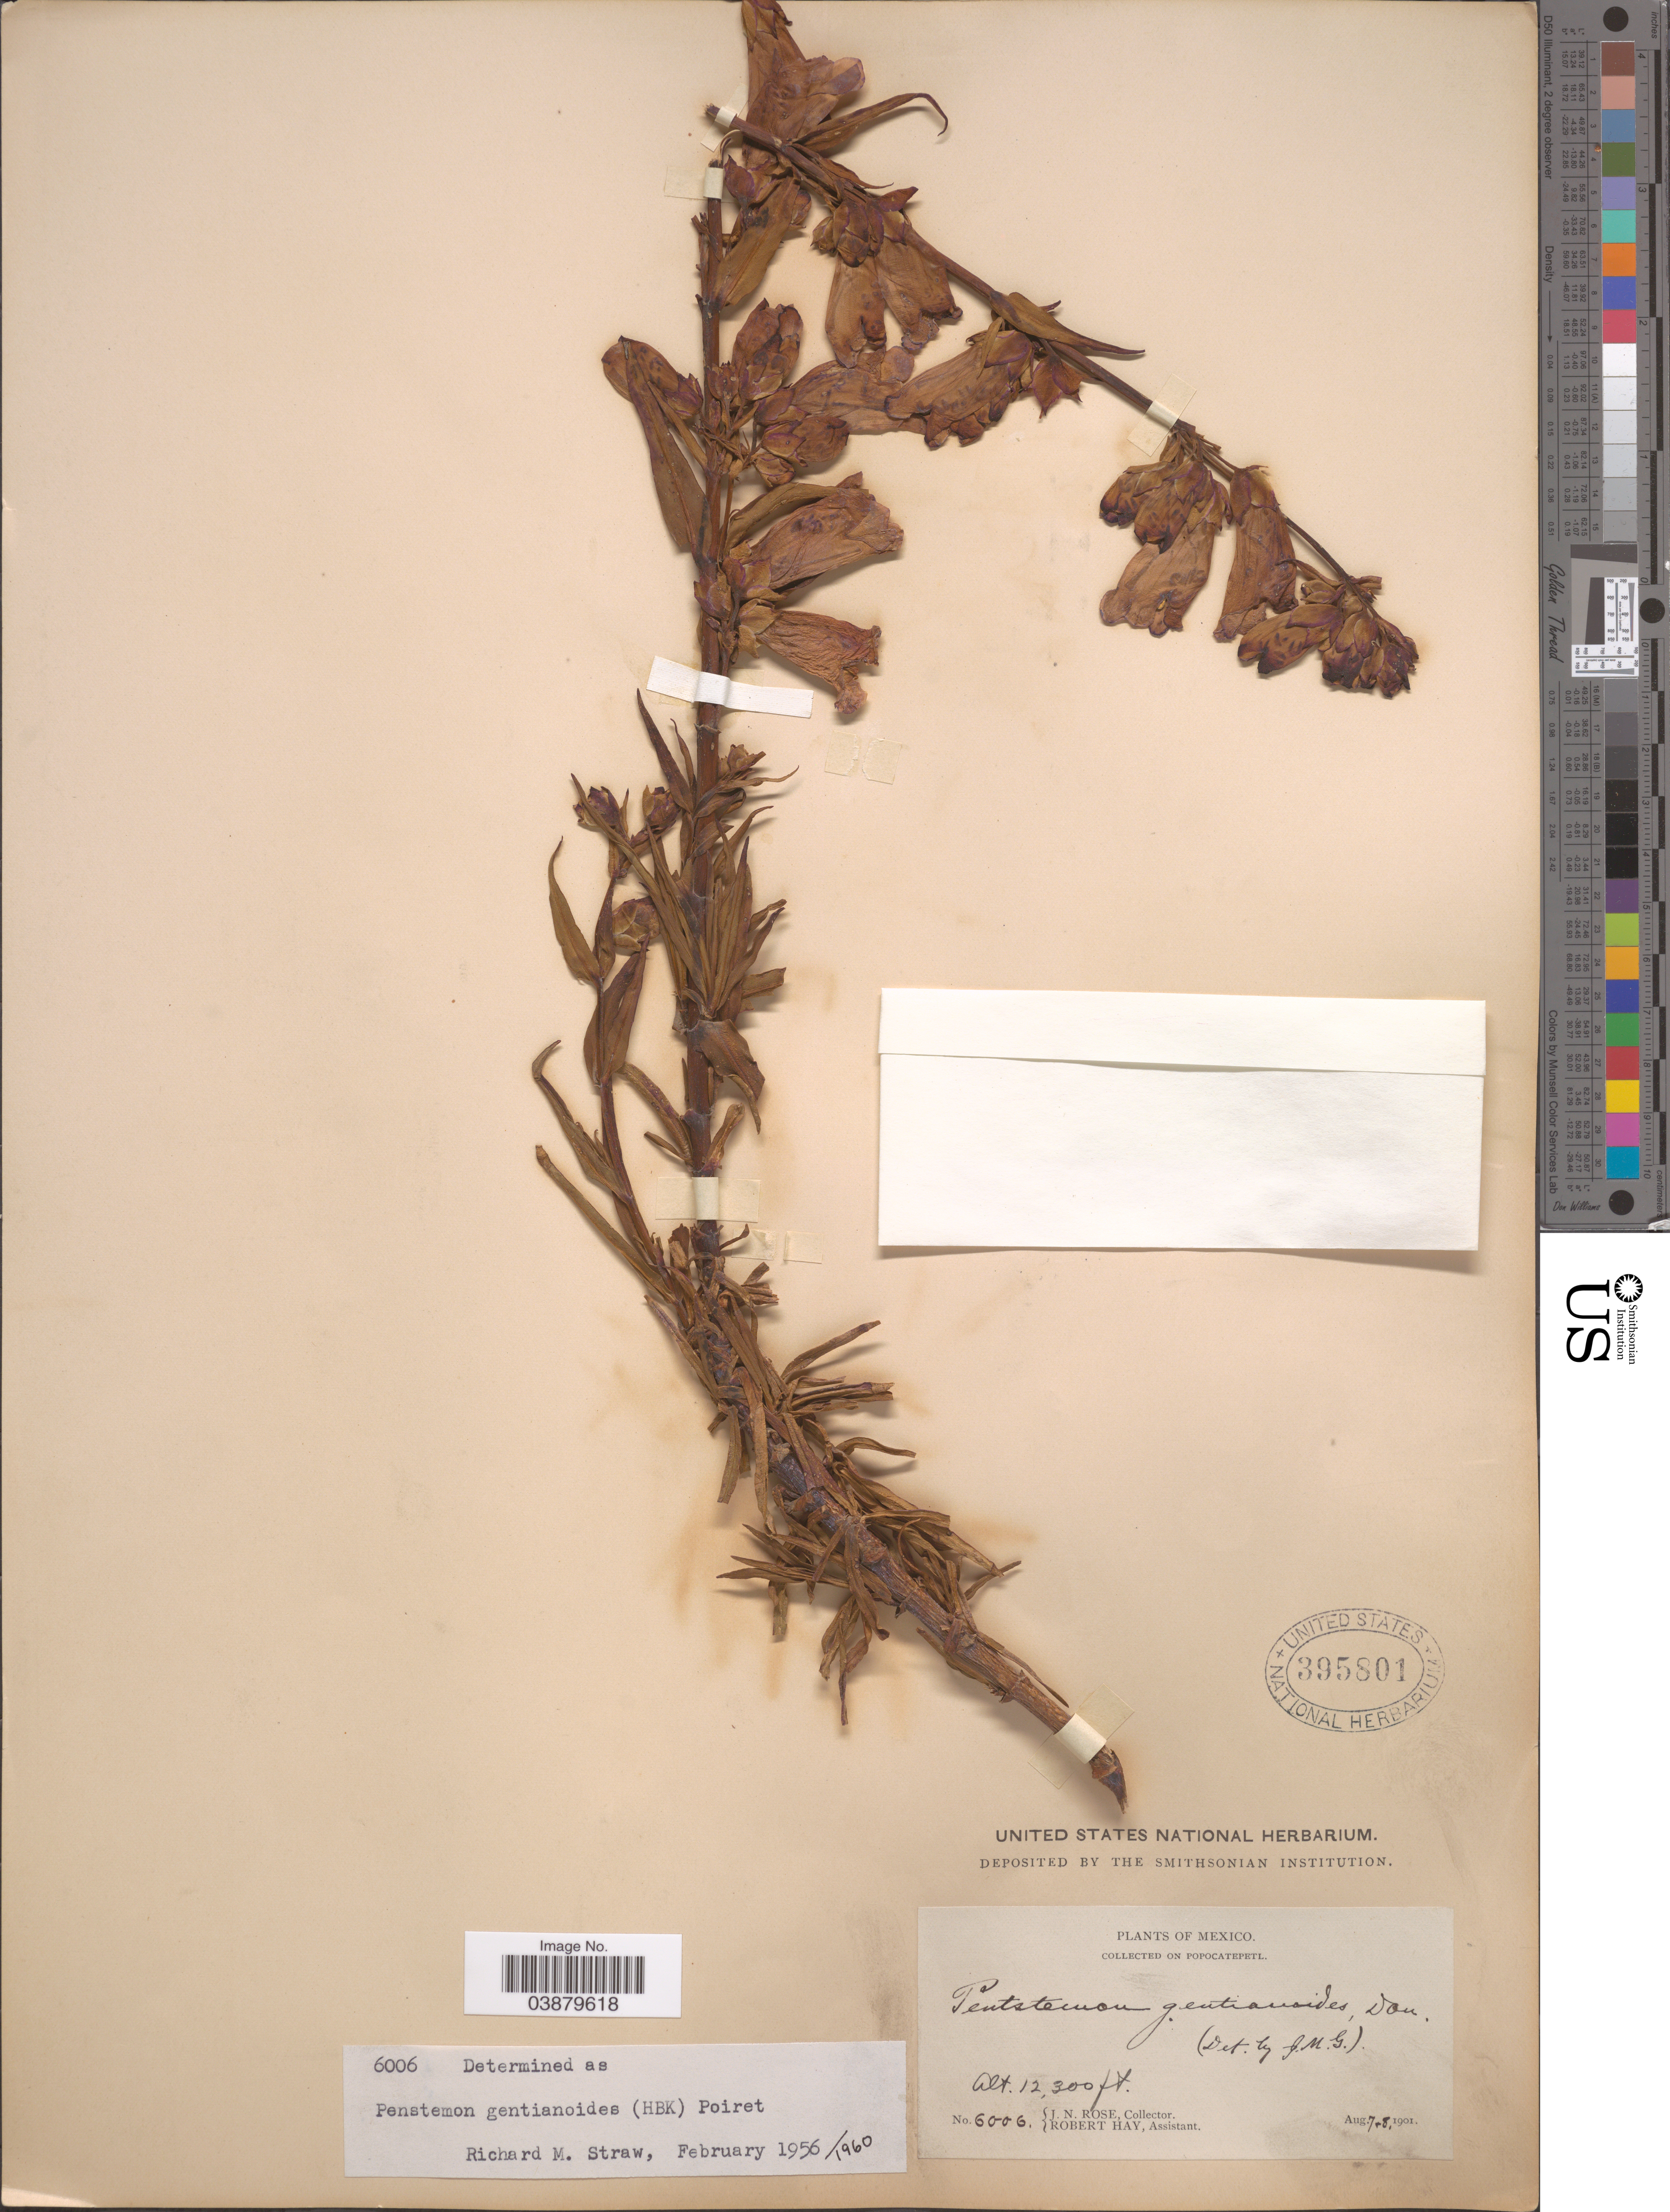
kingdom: Plantae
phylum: Tracheophyta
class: Magnoliopsida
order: Lamiales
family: Plantaginaceae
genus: Penstemon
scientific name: Penstemon gentianoides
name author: (Kunth) Poir.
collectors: J. N. Rose & R. H. Hay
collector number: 6006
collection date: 1901-08-07/1901-08-08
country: Mexico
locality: On Popocatepetl.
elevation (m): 3749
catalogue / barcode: US 395801